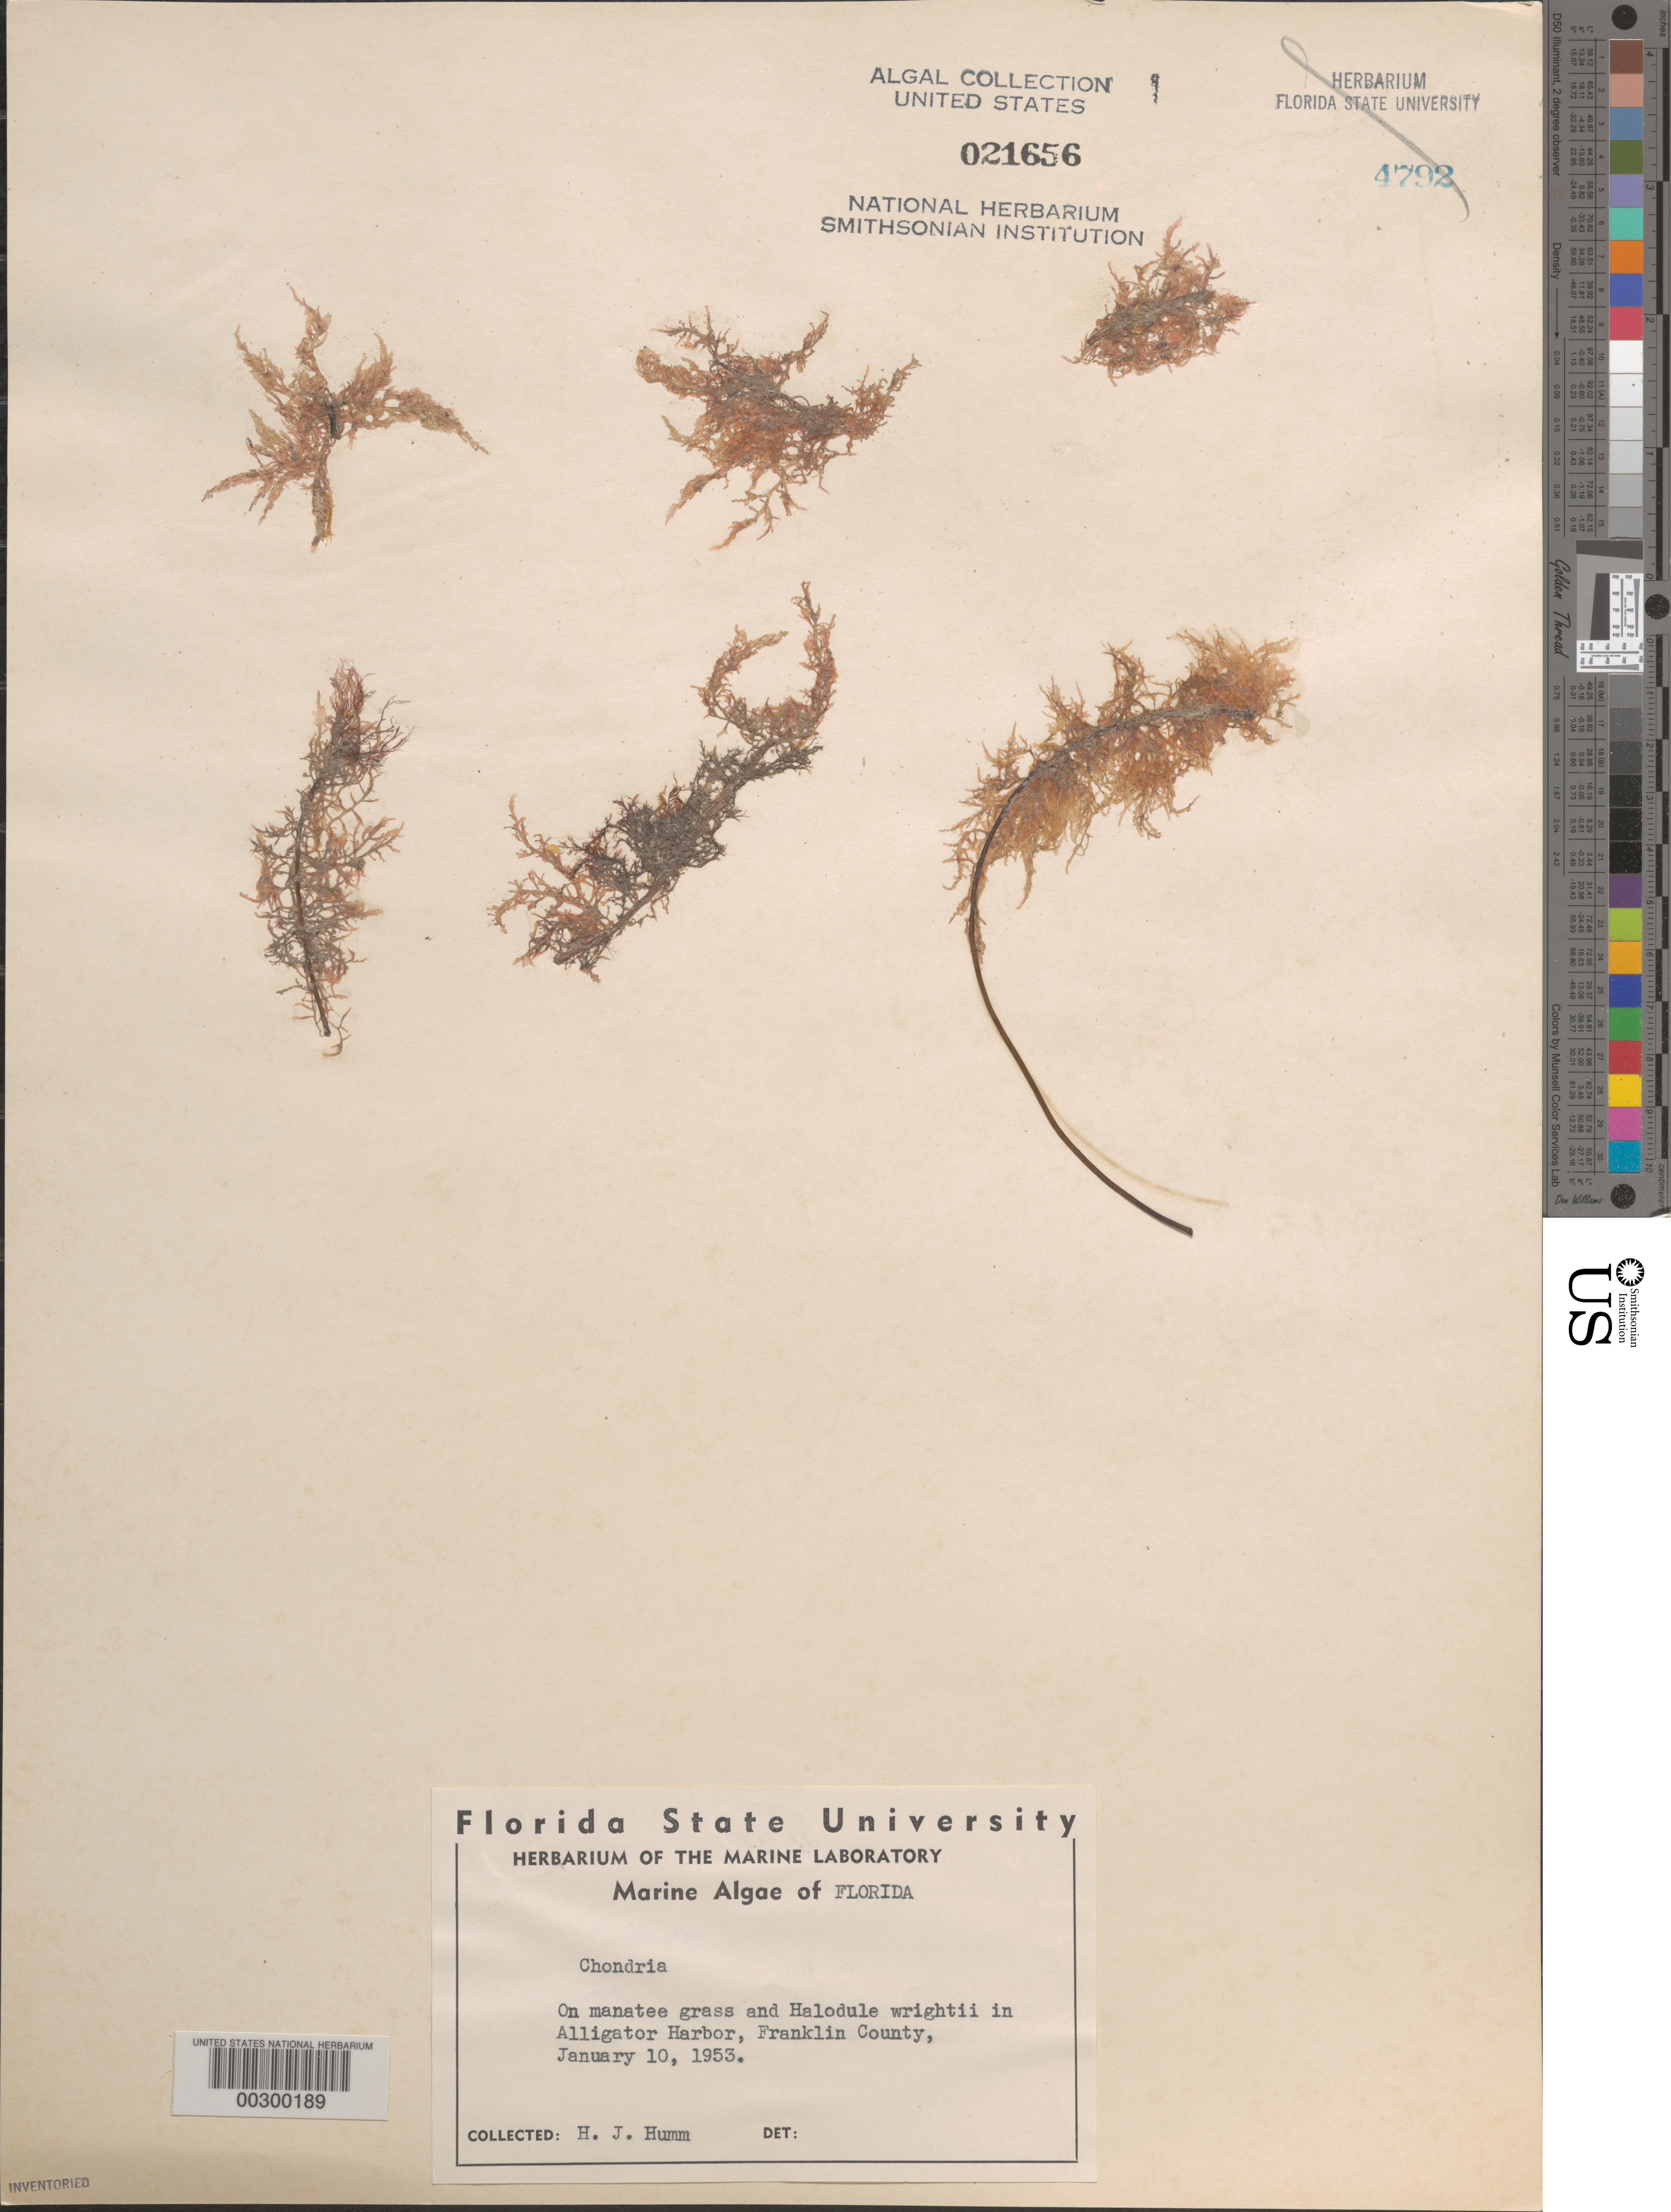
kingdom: Plantae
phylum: Rhodophyta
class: Florideophyceae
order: Ceramiales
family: Rhodomelaceae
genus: Chondria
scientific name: Chondria sp.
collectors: H. J. Humm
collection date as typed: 10 Jan 1953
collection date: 1953-01-10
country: United States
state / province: Florida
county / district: Franklin County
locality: Alligator Harbor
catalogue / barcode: US 21656